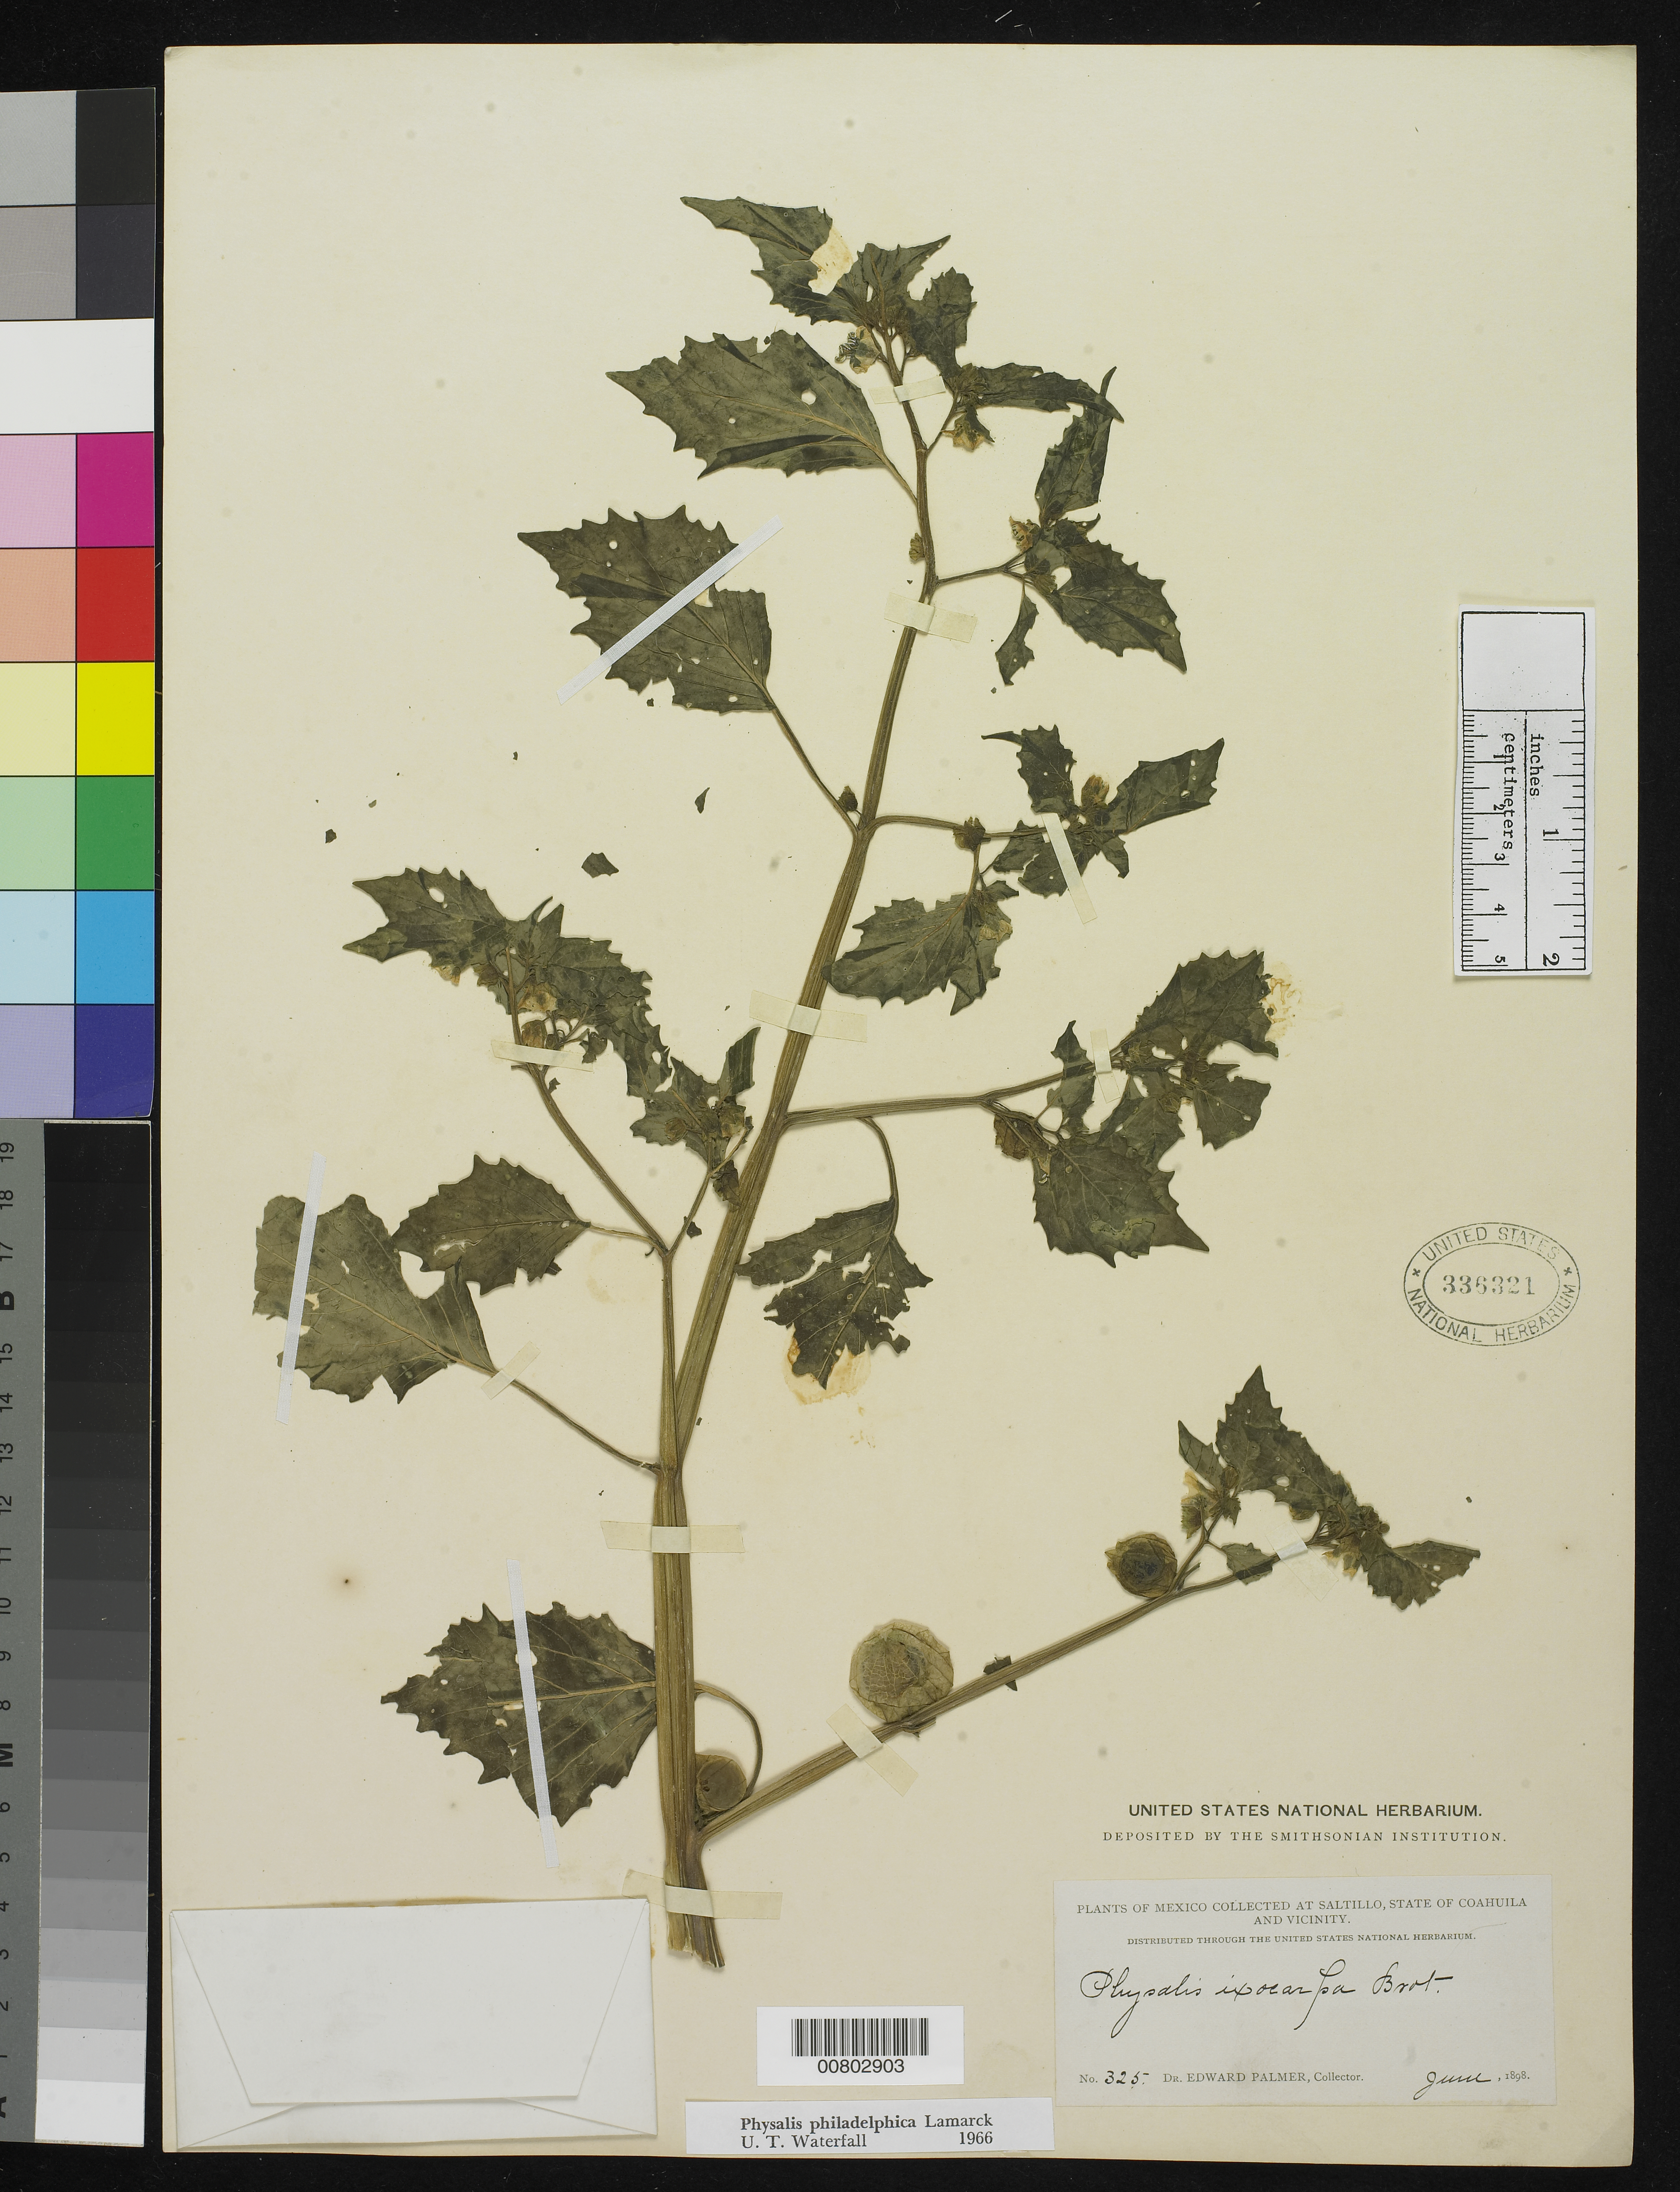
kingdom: Plantae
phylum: Tracheophyta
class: Magnoliopsida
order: Solanales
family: Solanaceae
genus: Physalis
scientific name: Physalis philadelphica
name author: Lam.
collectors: E. Palmer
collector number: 325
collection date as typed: Jun 1898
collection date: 1898-06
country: Mexico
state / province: Coahuila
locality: Saltillo, Coahuila and vicinity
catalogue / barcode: US 336321